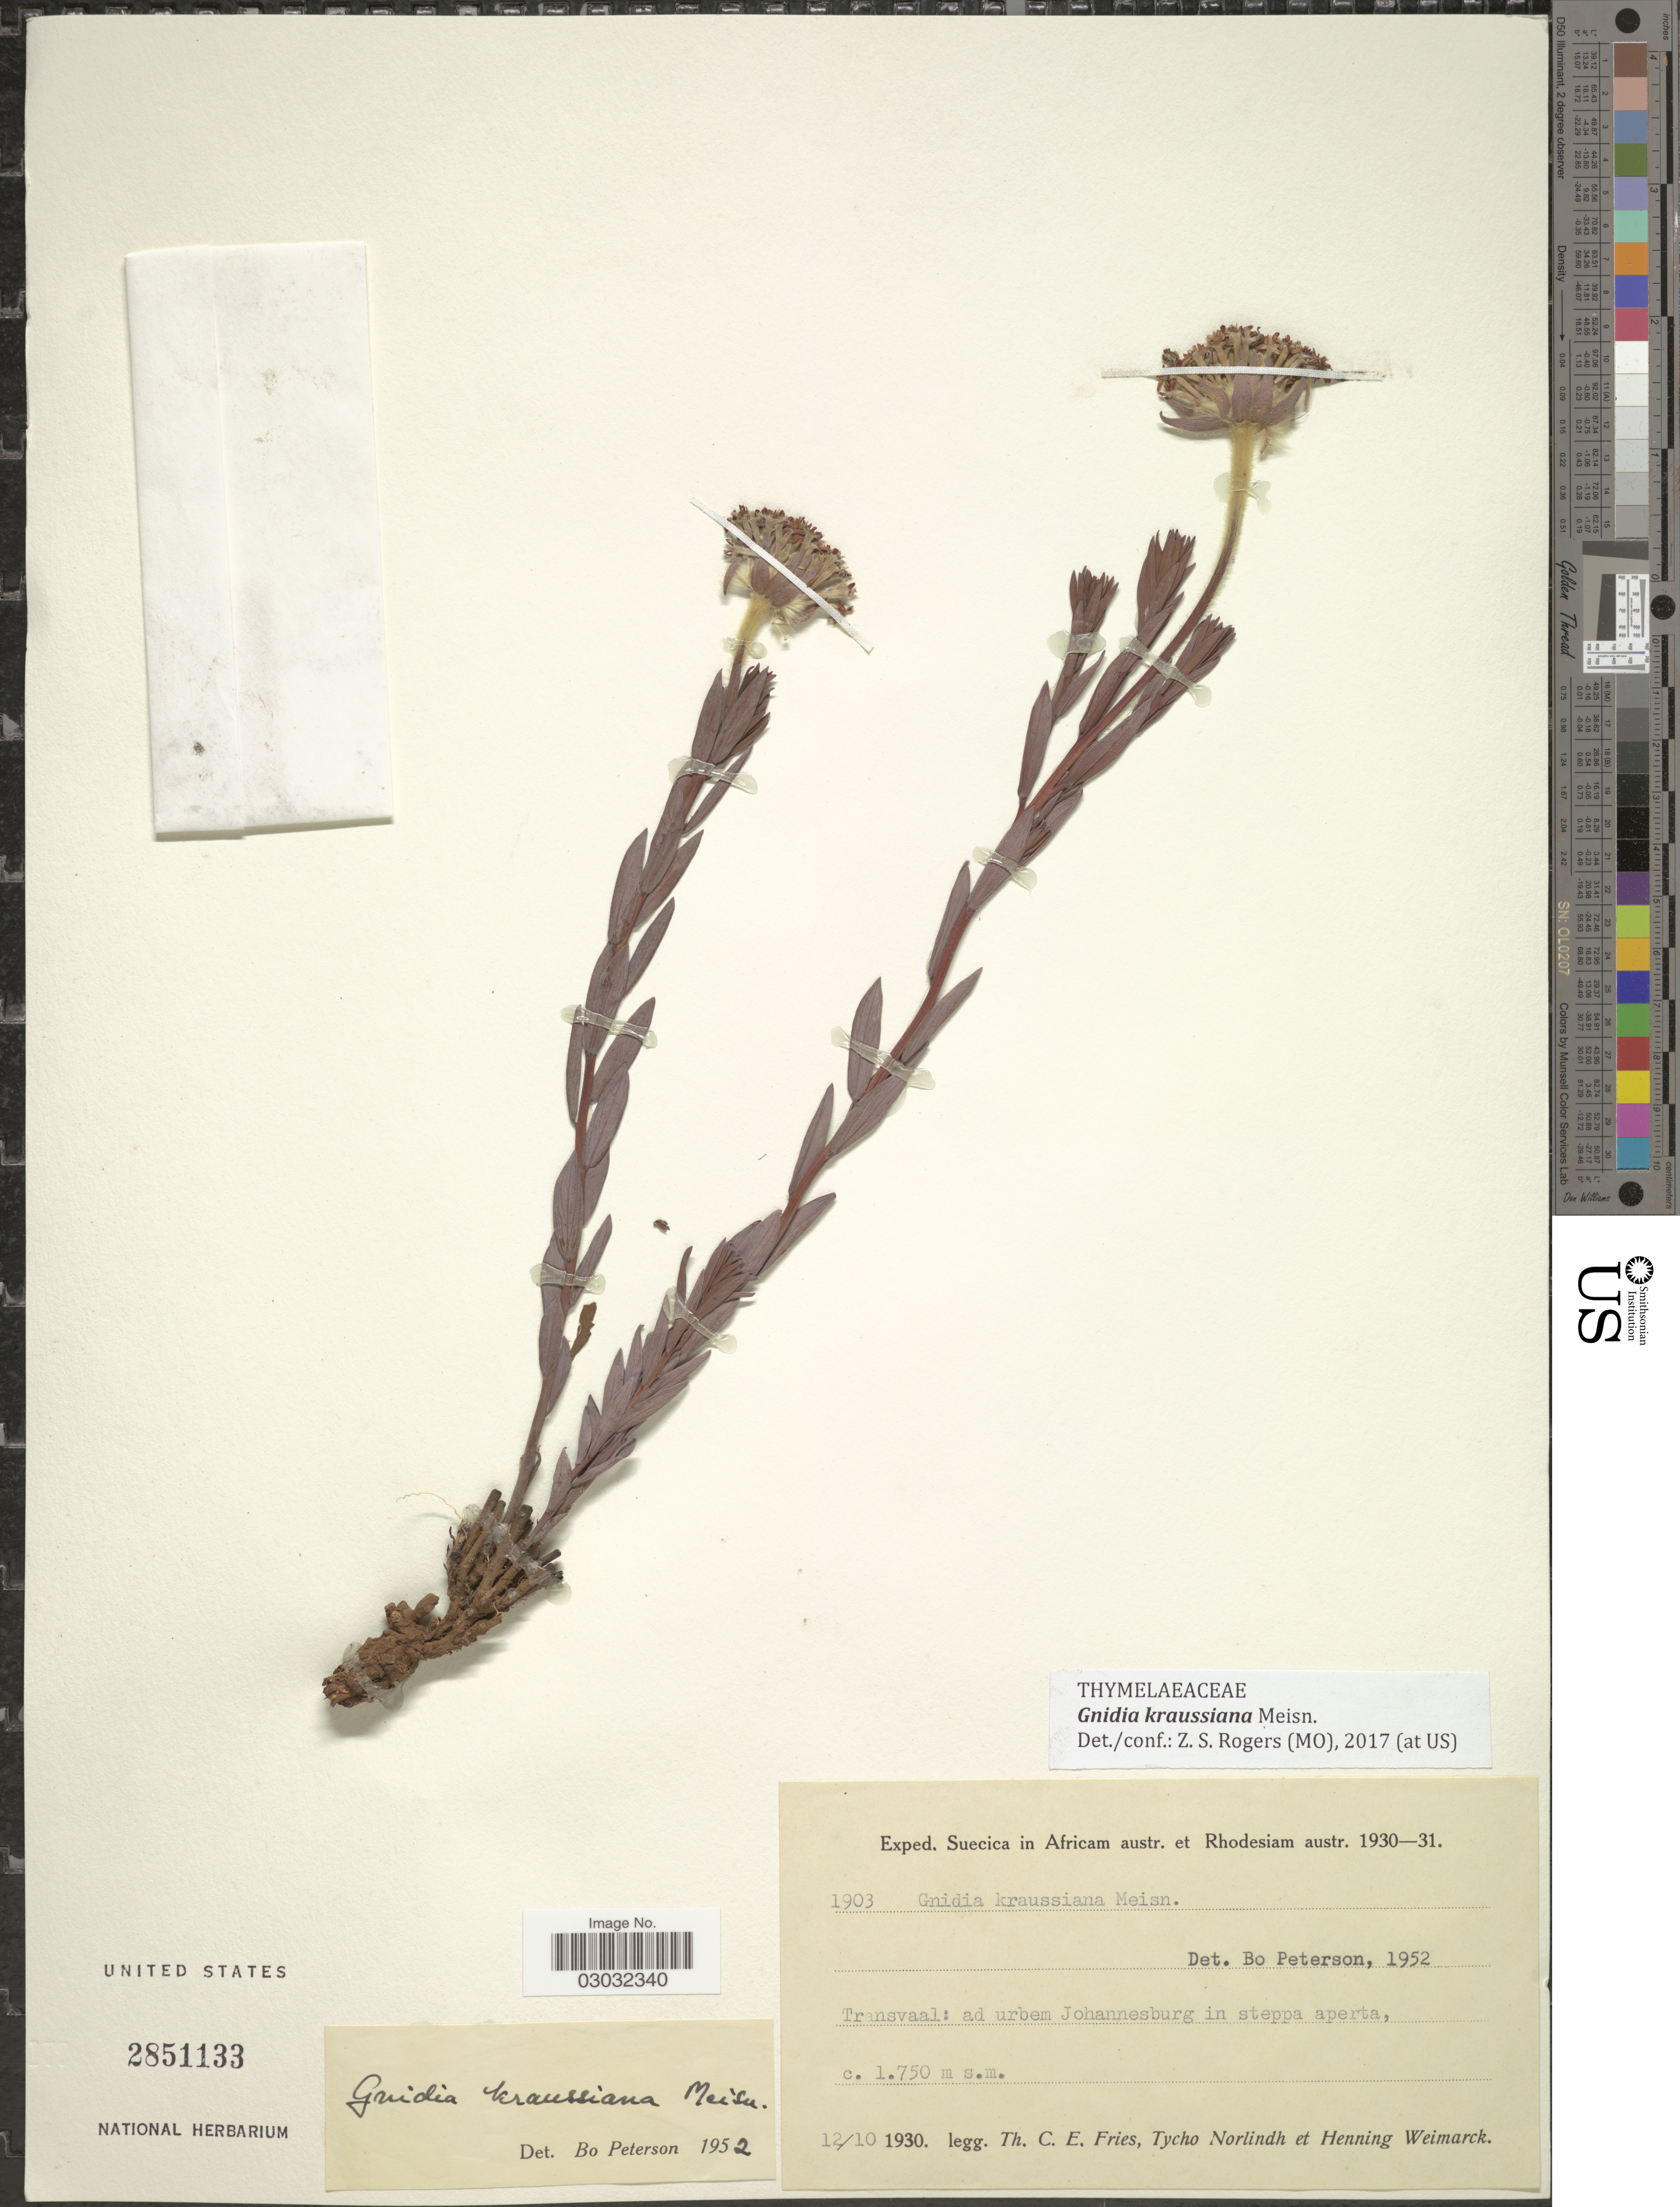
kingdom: Plantae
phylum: Tracheophyta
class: Magnoliopsida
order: Malvales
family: Thymelaeaceae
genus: Lasiosiphon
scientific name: Lasiosiphon kraussianus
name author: (Meisn.) Meisn.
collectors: T. C. E. Fries, N. T. Norlindh & H. Weimarck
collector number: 1903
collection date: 1930-10-12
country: South Africa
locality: Transvaal: ad urbem Johannesburg in steppa aperta. In Africam austr. et Rhodesiam austr.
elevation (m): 1750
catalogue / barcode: US 2851133